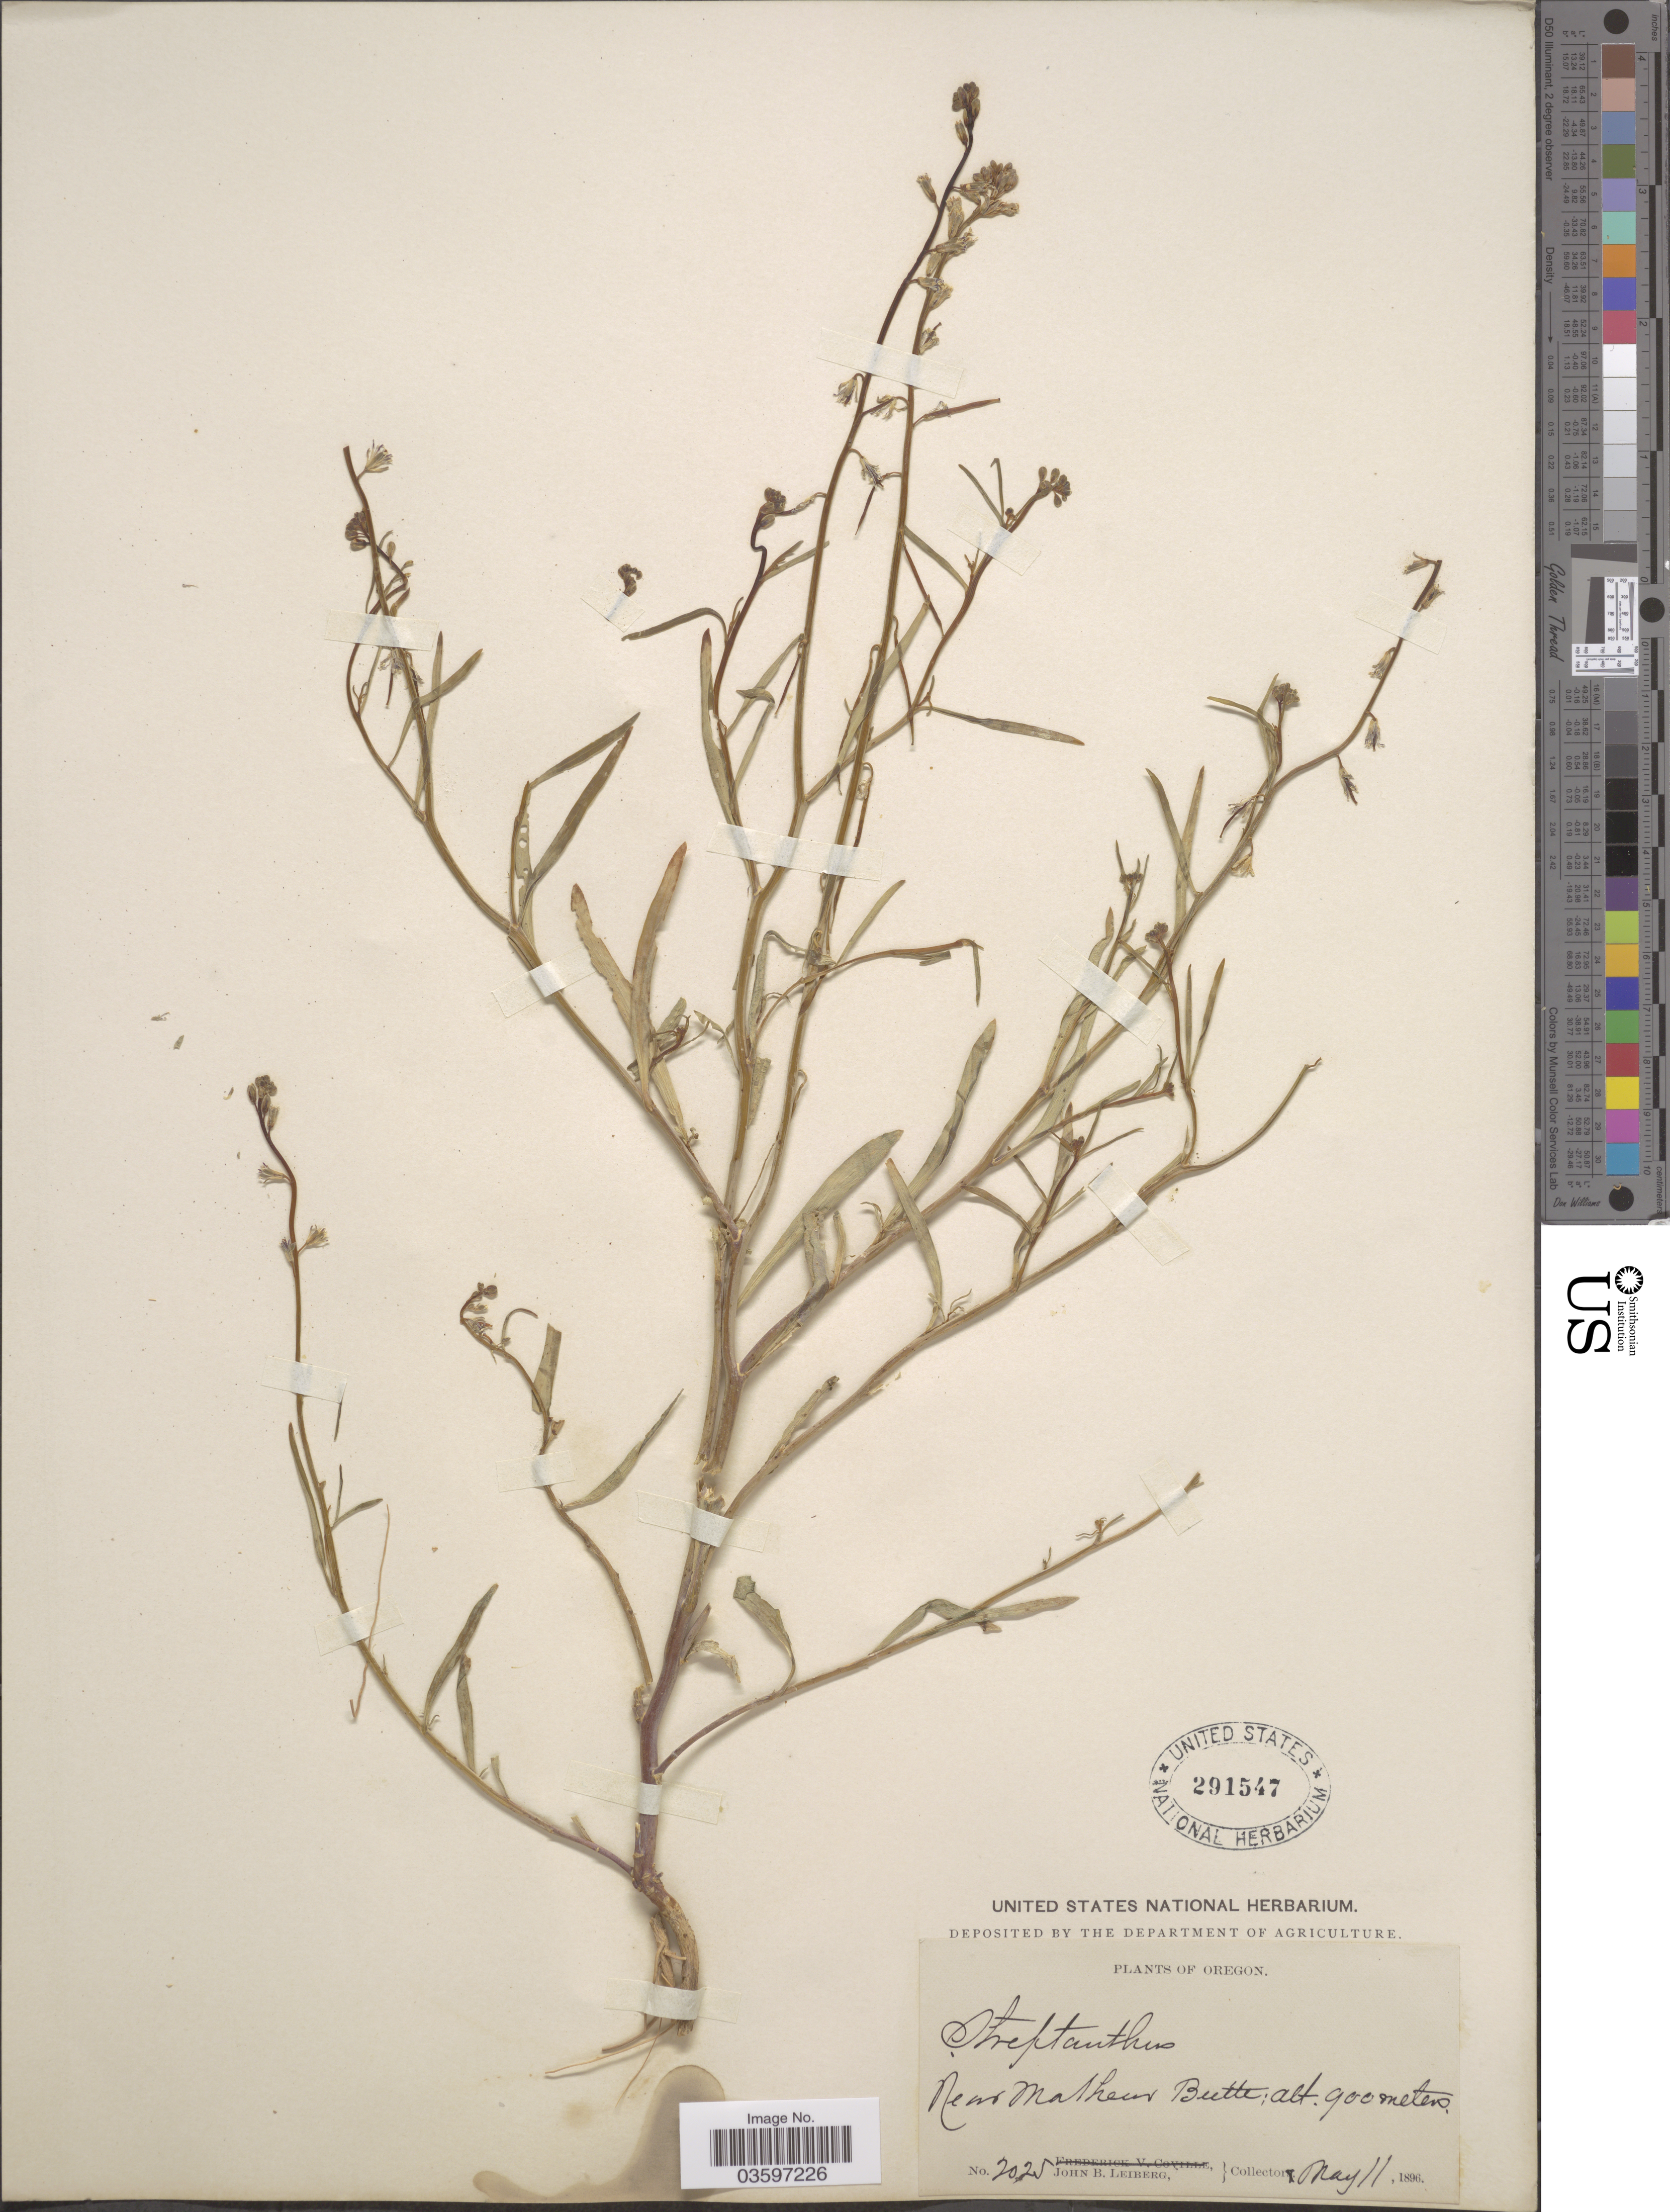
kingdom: Plantae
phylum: Tracheophyta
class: Magnoliopsida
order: Brassicales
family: Brassicaceae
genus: Streptanthella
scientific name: Streptanthella longirostris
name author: (S. Watson) Rydb.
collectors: J. B. Leiberg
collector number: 2025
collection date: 1896-05-11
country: United States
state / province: Oregon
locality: Near Malheur Butte.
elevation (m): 900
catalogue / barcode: US 291547